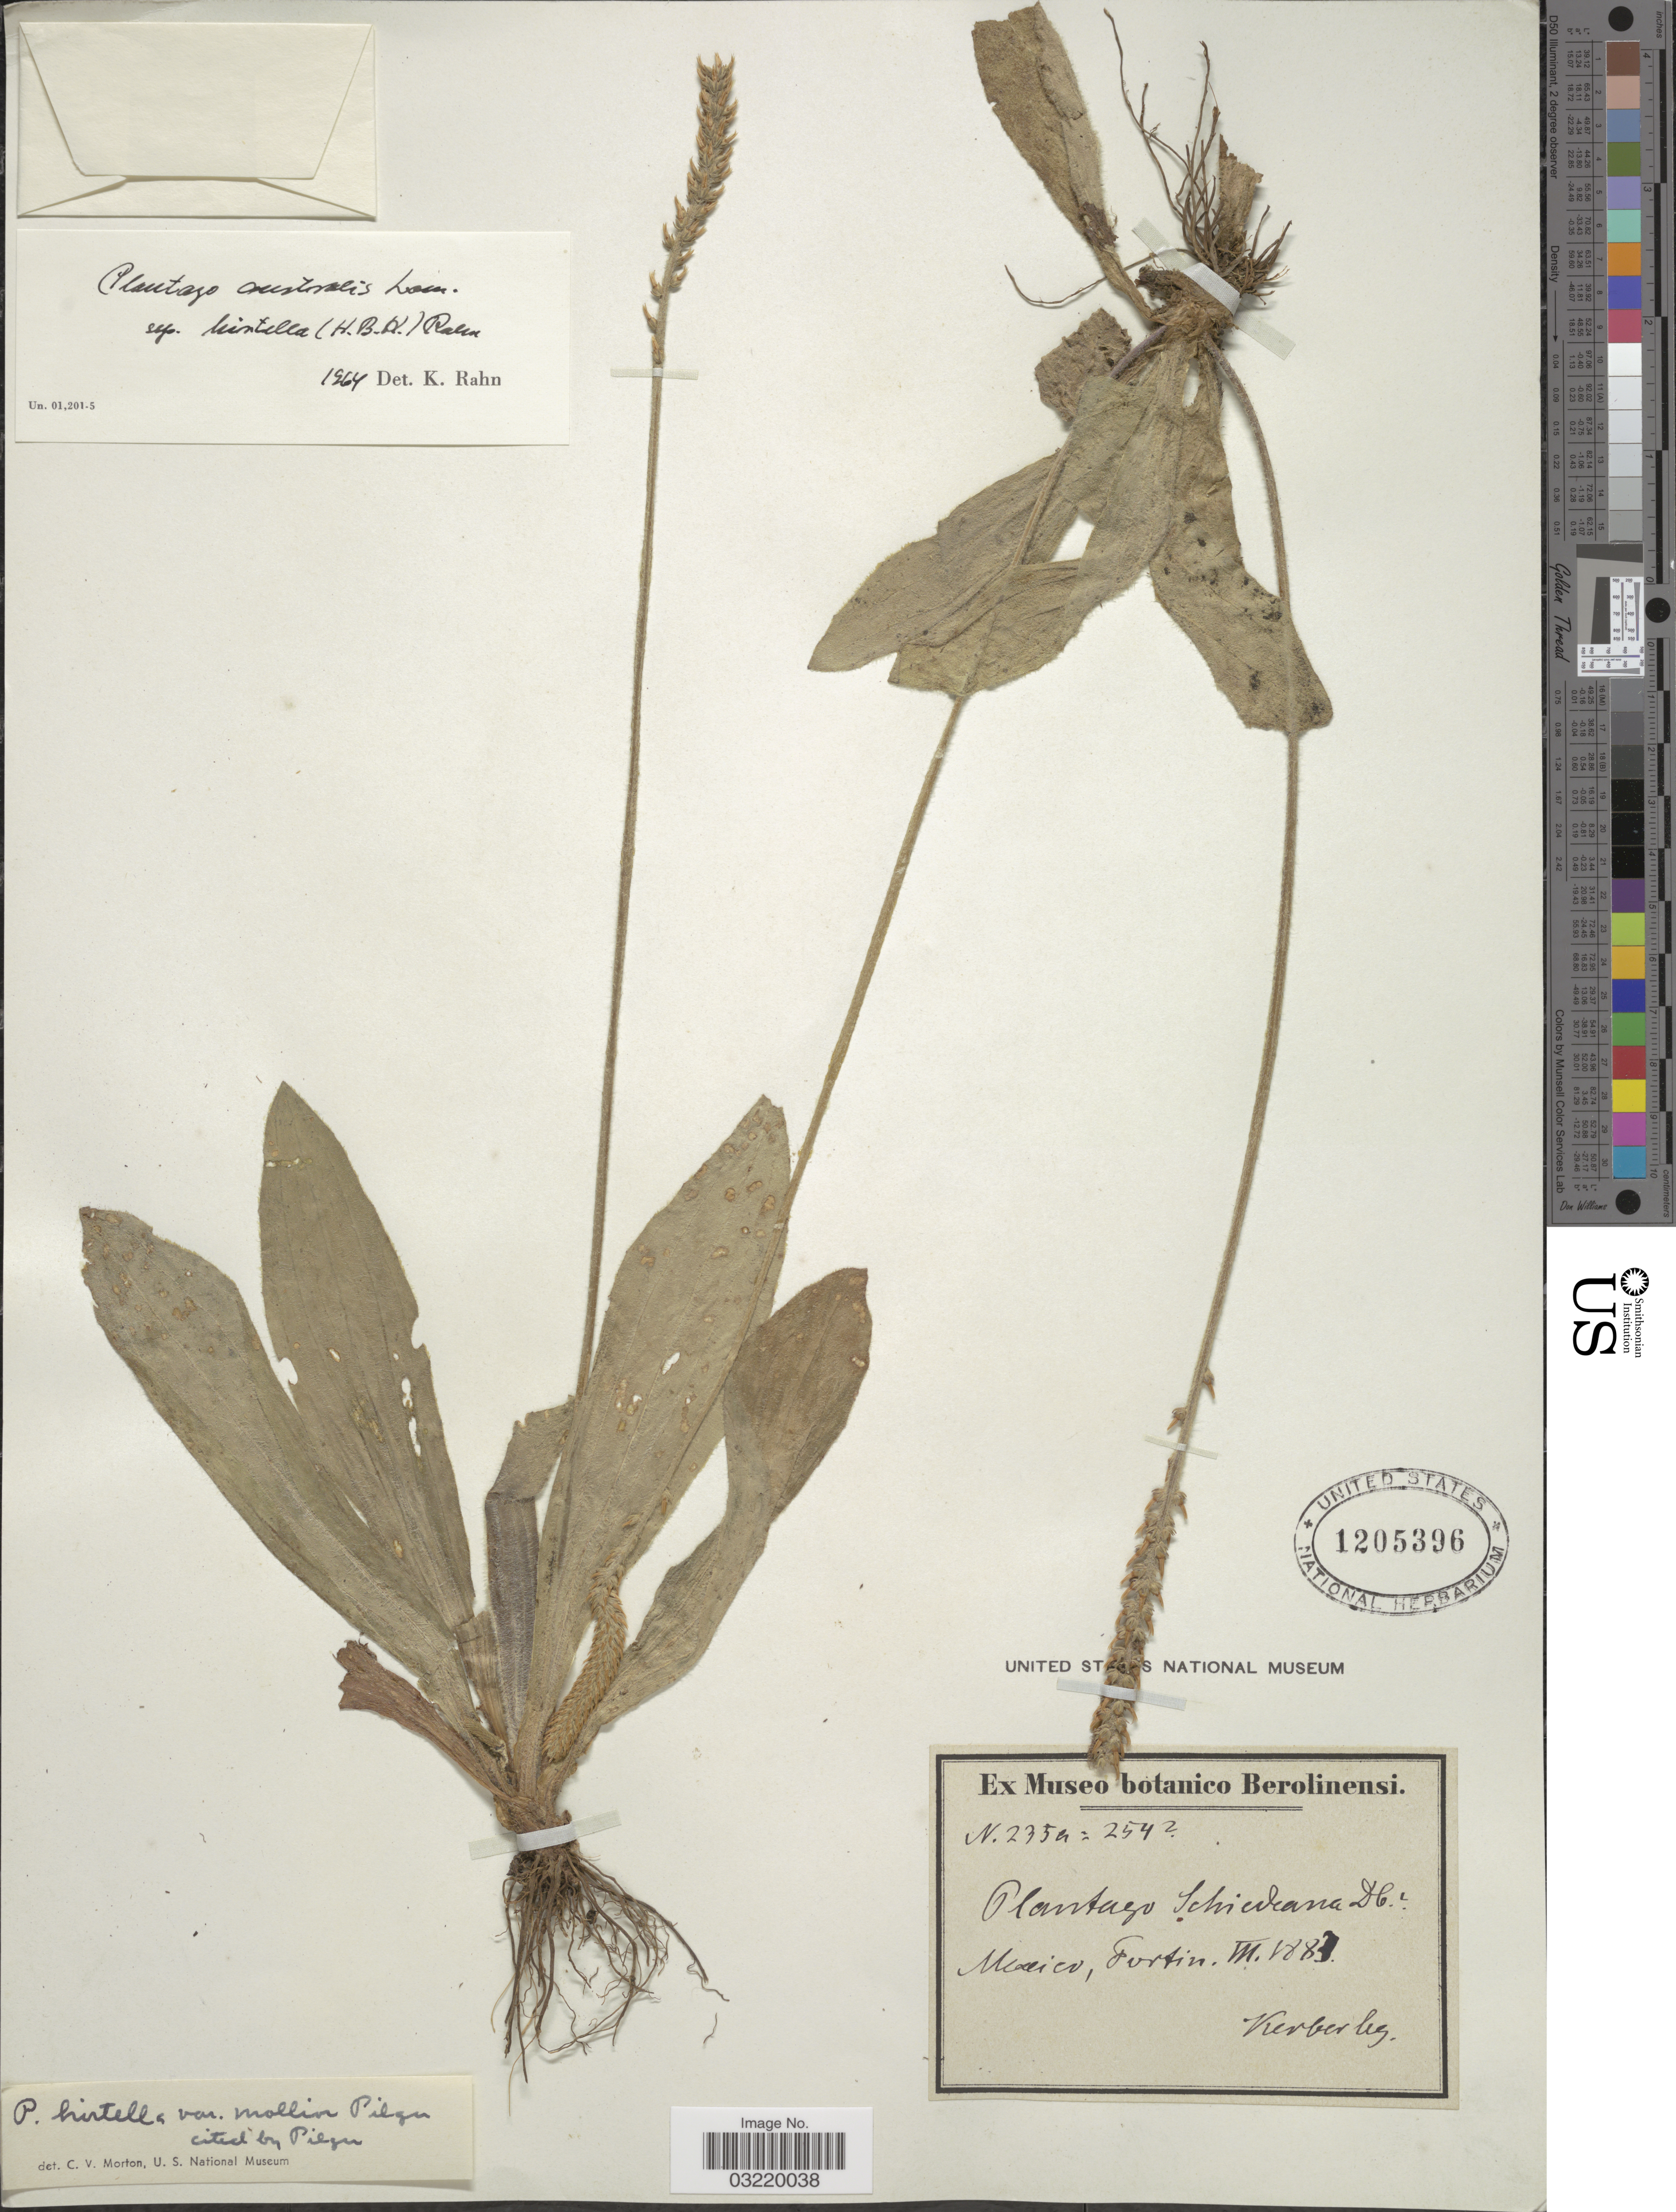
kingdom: Plantae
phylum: Tracheophyta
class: Magnoliopsida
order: Lamiales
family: Plantaginaceae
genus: Plantago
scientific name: Plantago australis subsp. hirtella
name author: (Kunth) Rahn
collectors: -. Kerber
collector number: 235a*/2542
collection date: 1883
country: Mexico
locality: Fortin.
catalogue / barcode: US 1205396